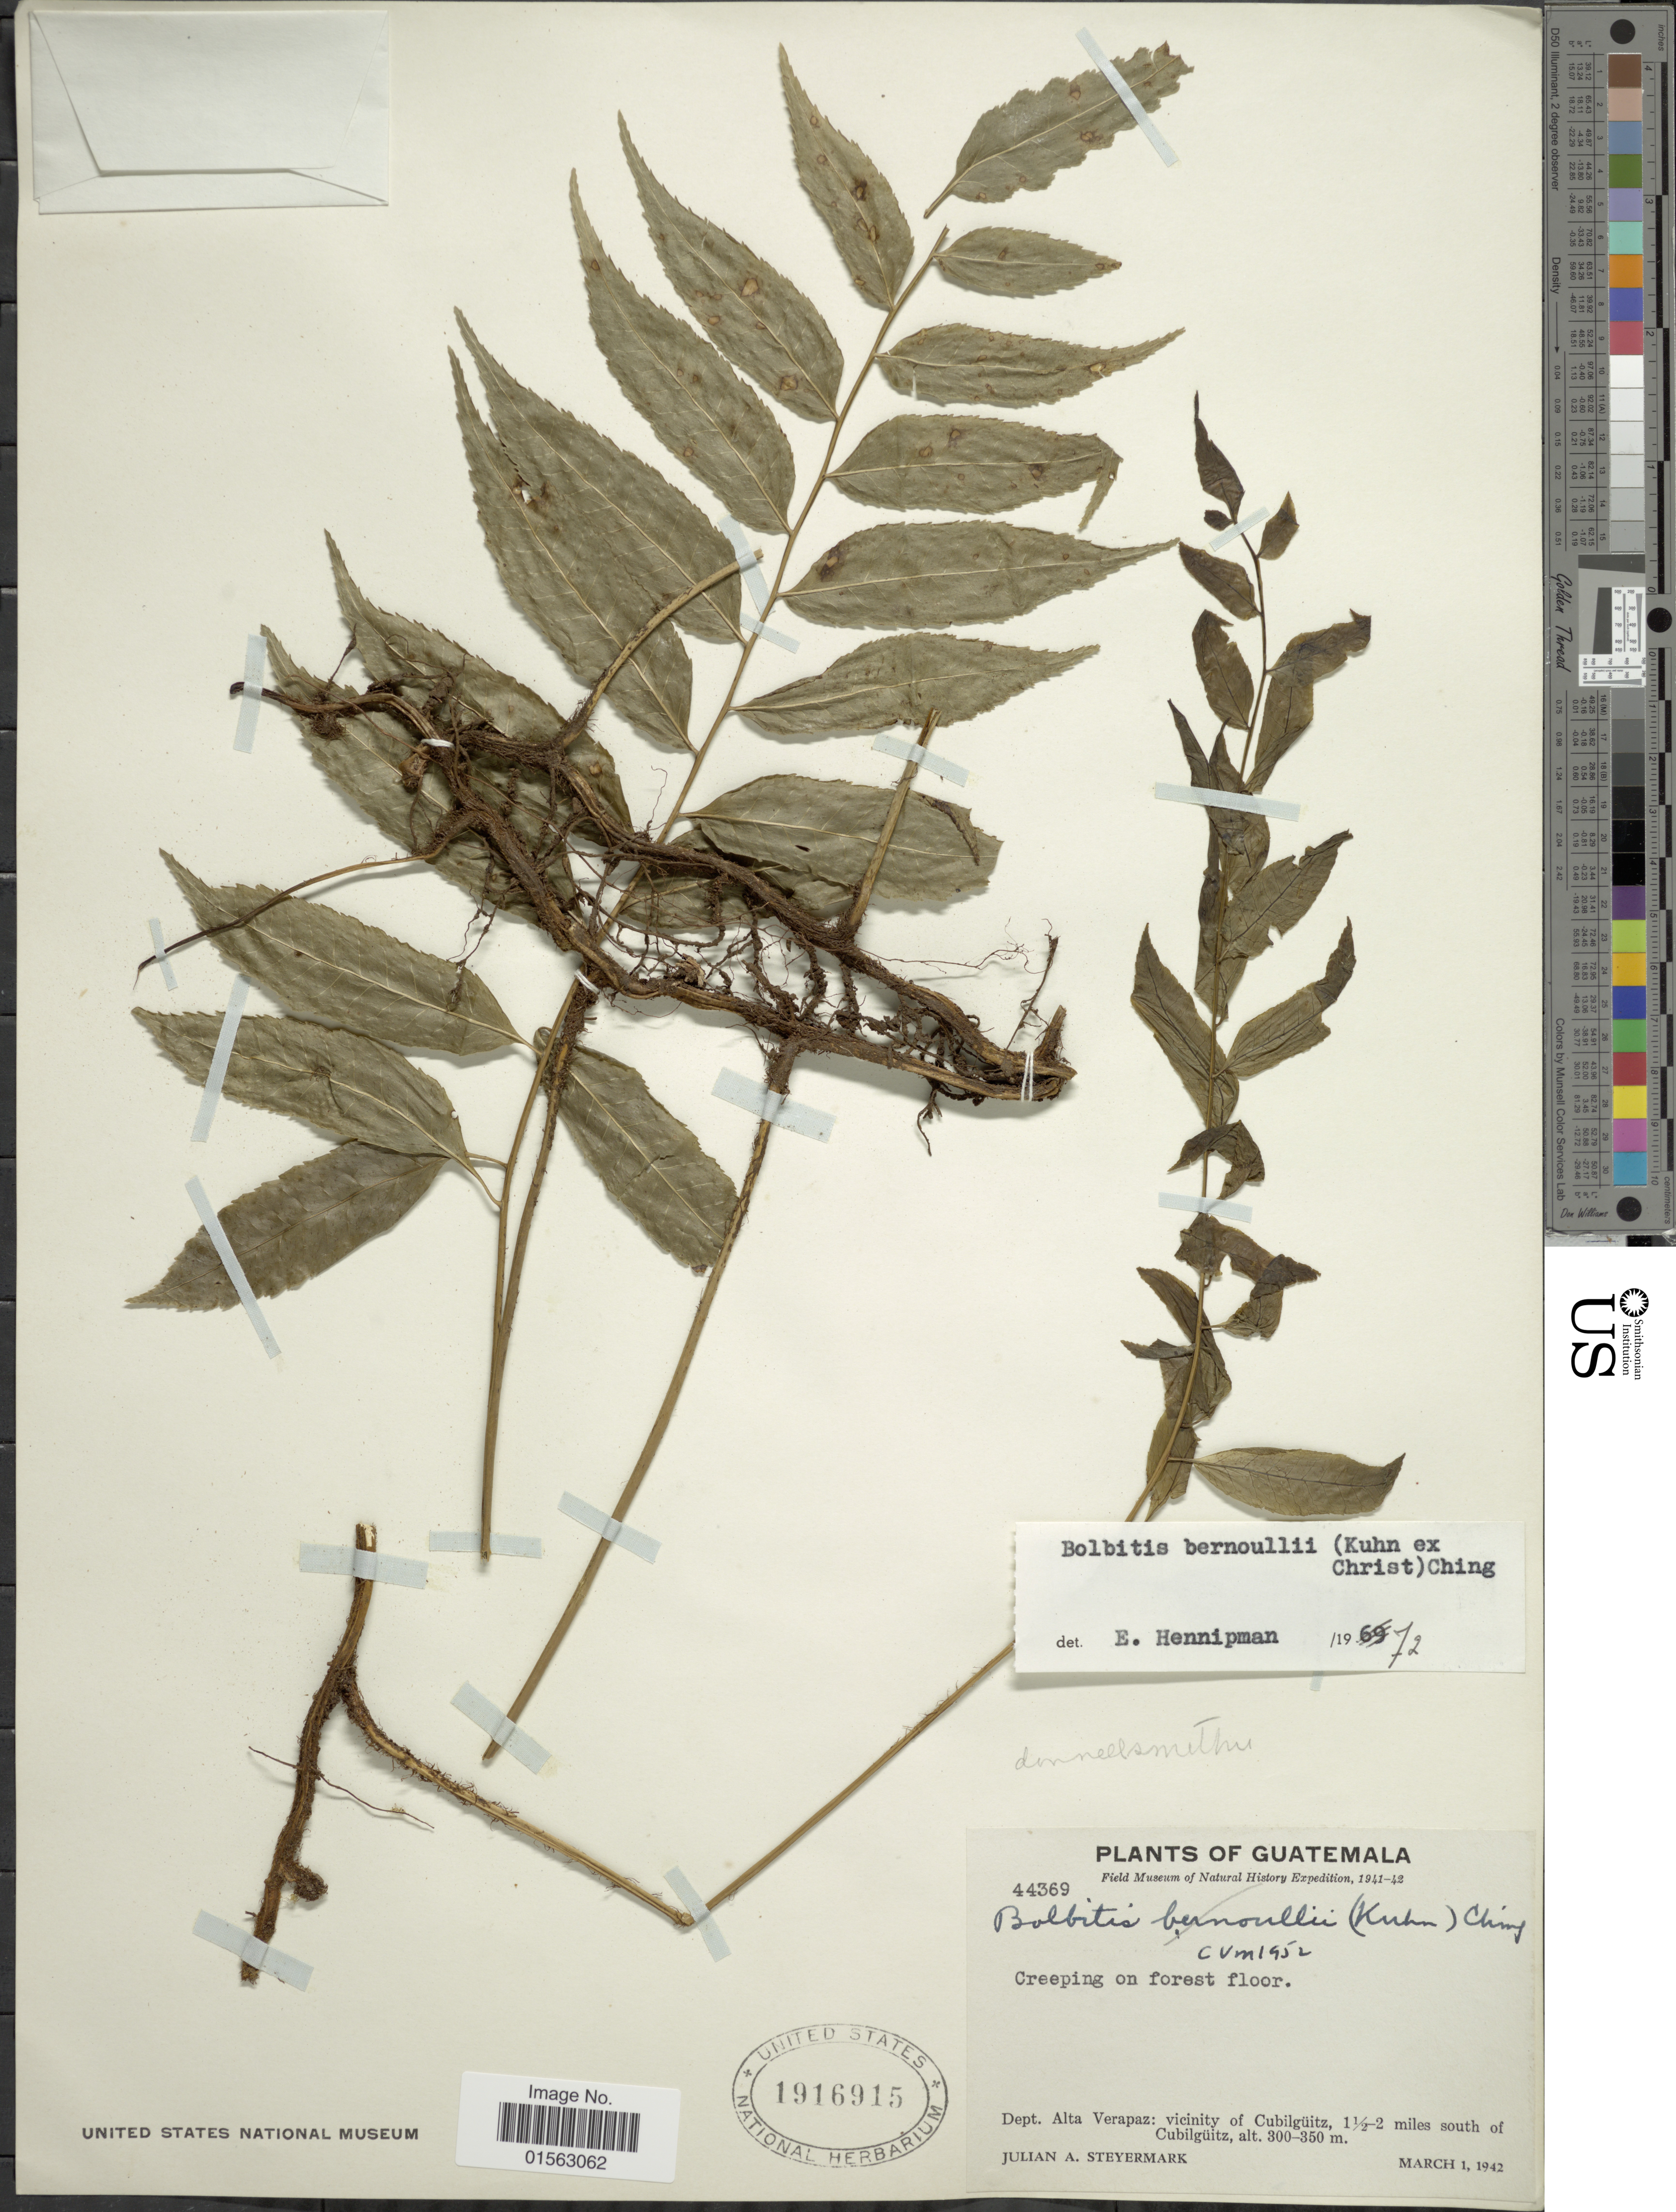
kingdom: Plantae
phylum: Tracheophyta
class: Polypodiopsida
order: Polypodiales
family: Dryopteridaceae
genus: Mickelia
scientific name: Mickelia bernoullii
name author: (Kuhn ex Christ) R.C. Moran et al.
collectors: J. Steyermark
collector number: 44369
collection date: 1942-03-01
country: Guatemala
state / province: Alta Verapaz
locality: Vicinity of Cubilgüitz, 1 1/2-2 miles south of Cubilgüitz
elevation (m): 300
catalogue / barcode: US 1916915